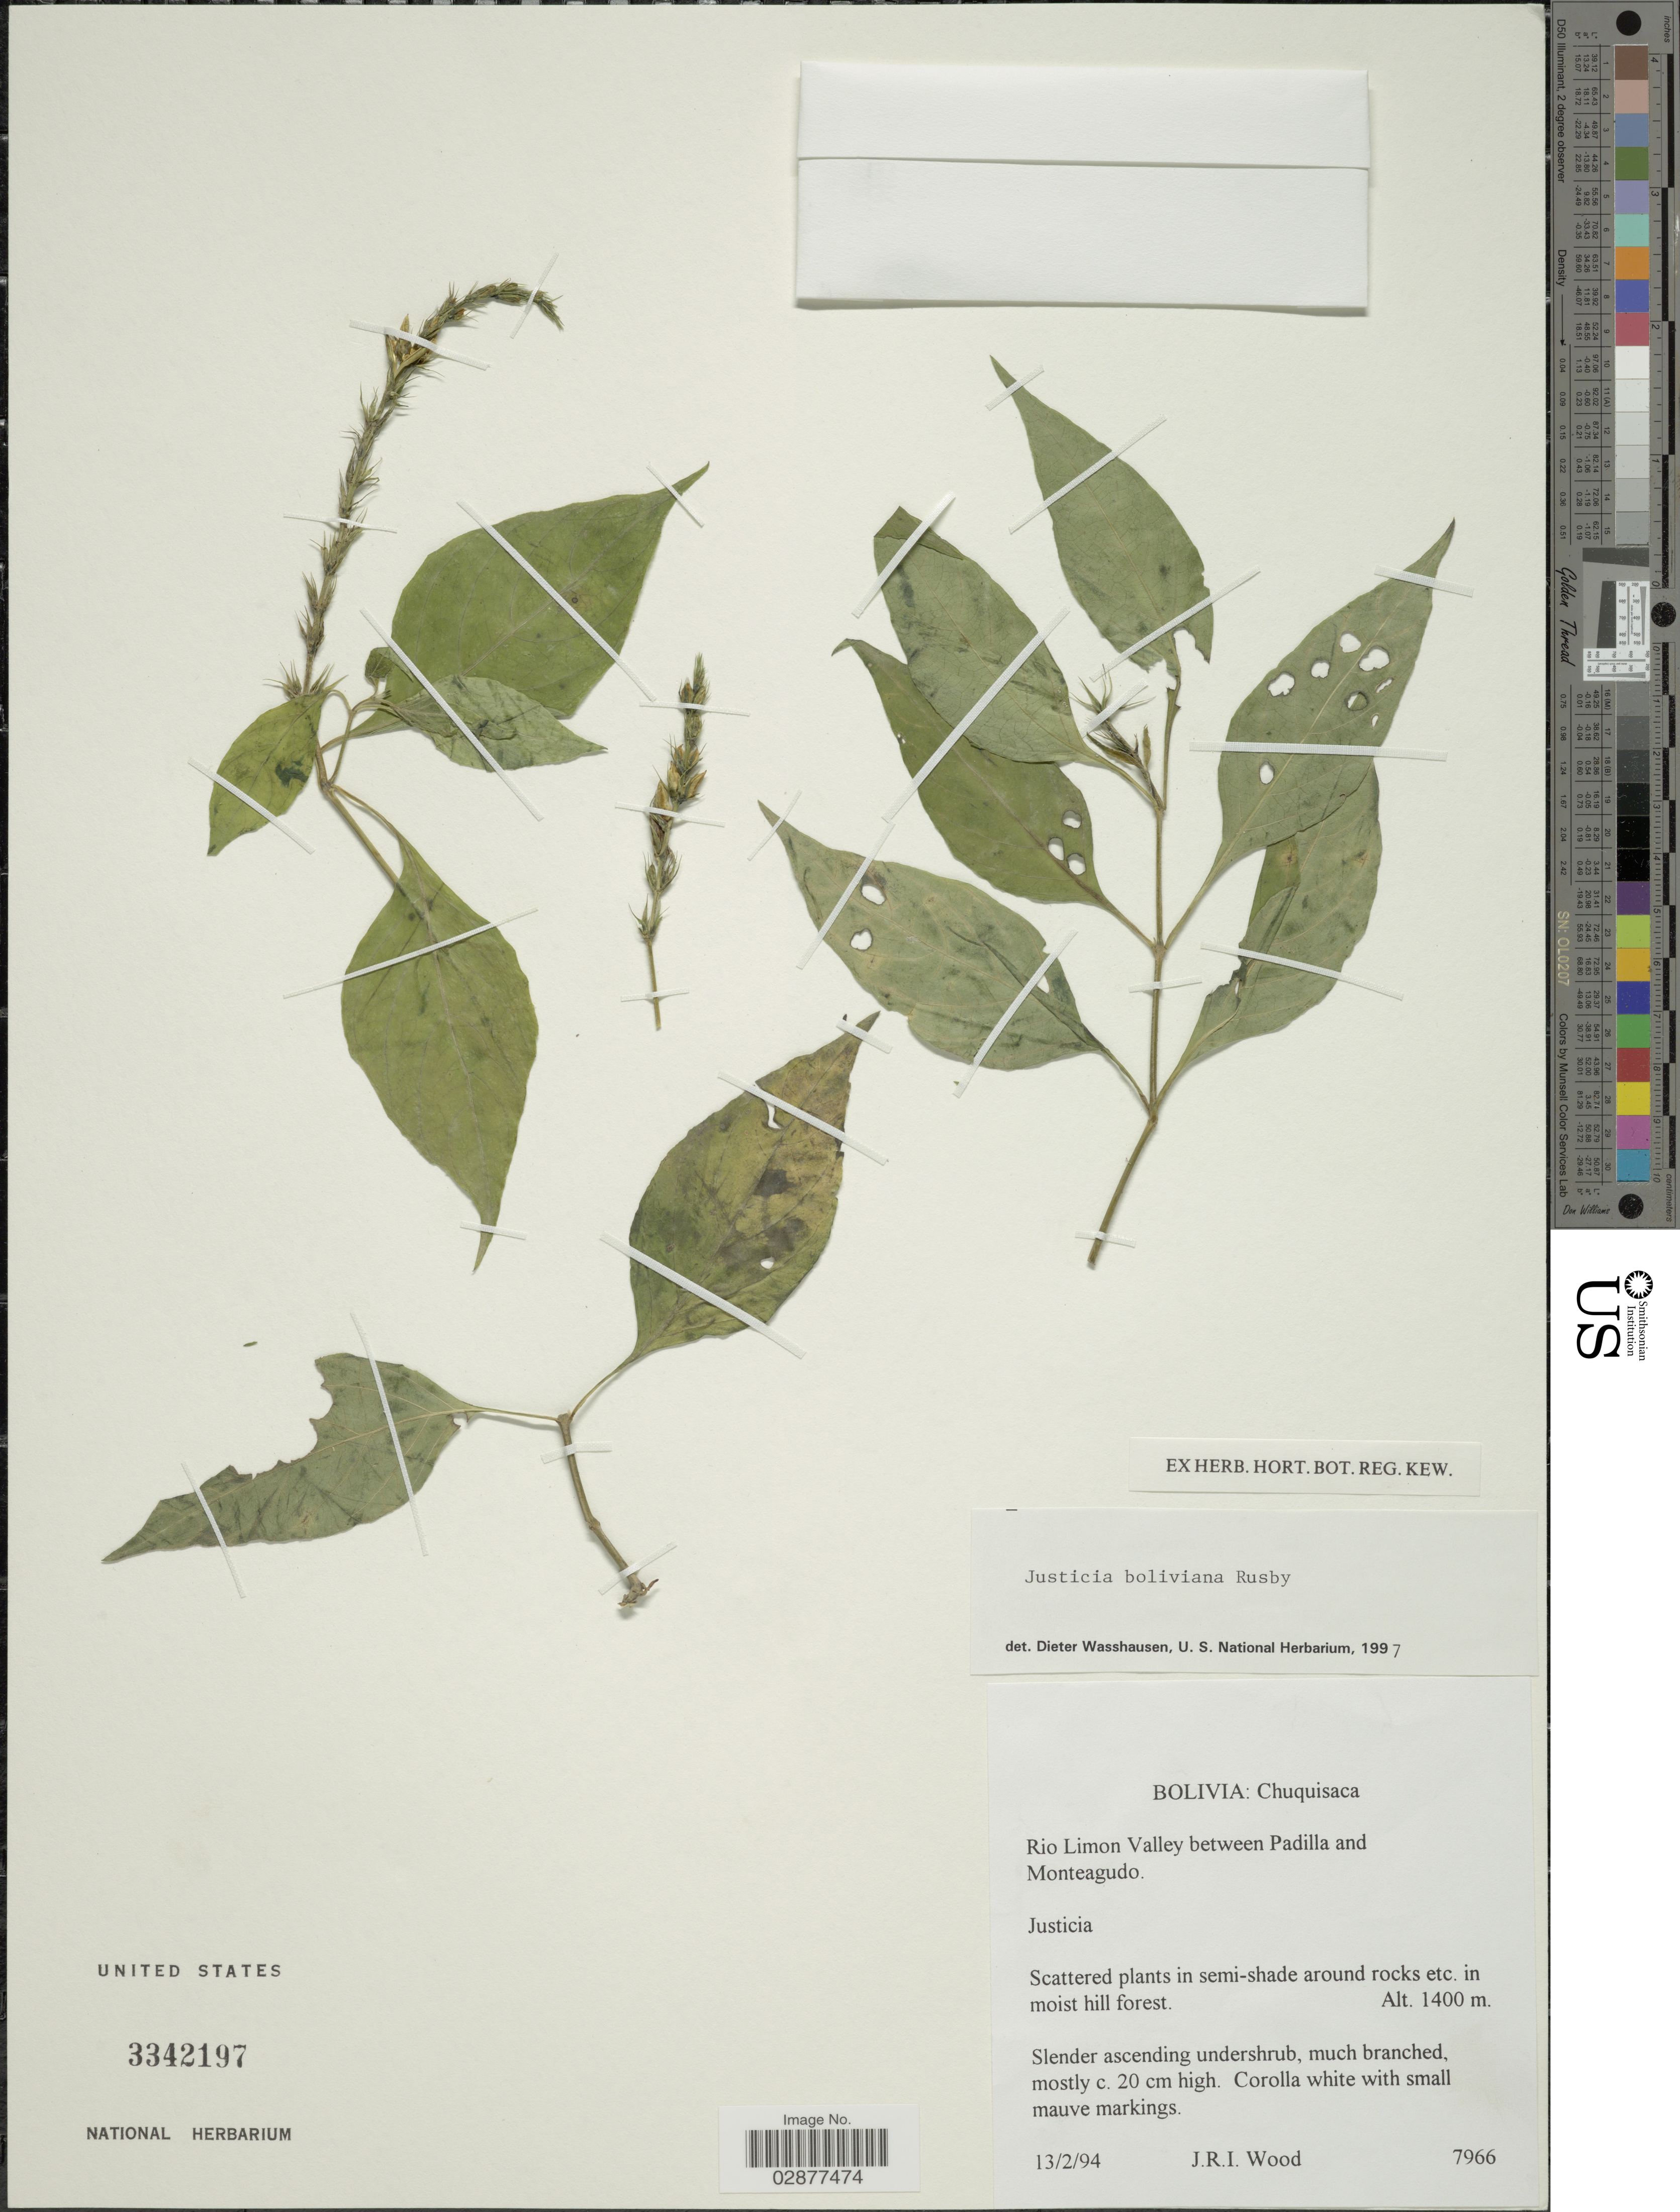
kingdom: Plantae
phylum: Tracheophyta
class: Magnoliopsida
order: Lamiales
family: Acanthaceae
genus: Justicia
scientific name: Justicia boliviana subsp. subintegrifolia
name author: (Rusby) Wassh. & J.R.I. Wood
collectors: J. R. I. Wood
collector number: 7966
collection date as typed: Transcribed d/m/y: 13/2/94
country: Bolivia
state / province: Chuquisaca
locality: Rio Limon Valley between Padilla and Monteagudo.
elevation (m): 1400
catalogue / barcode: US 3342197